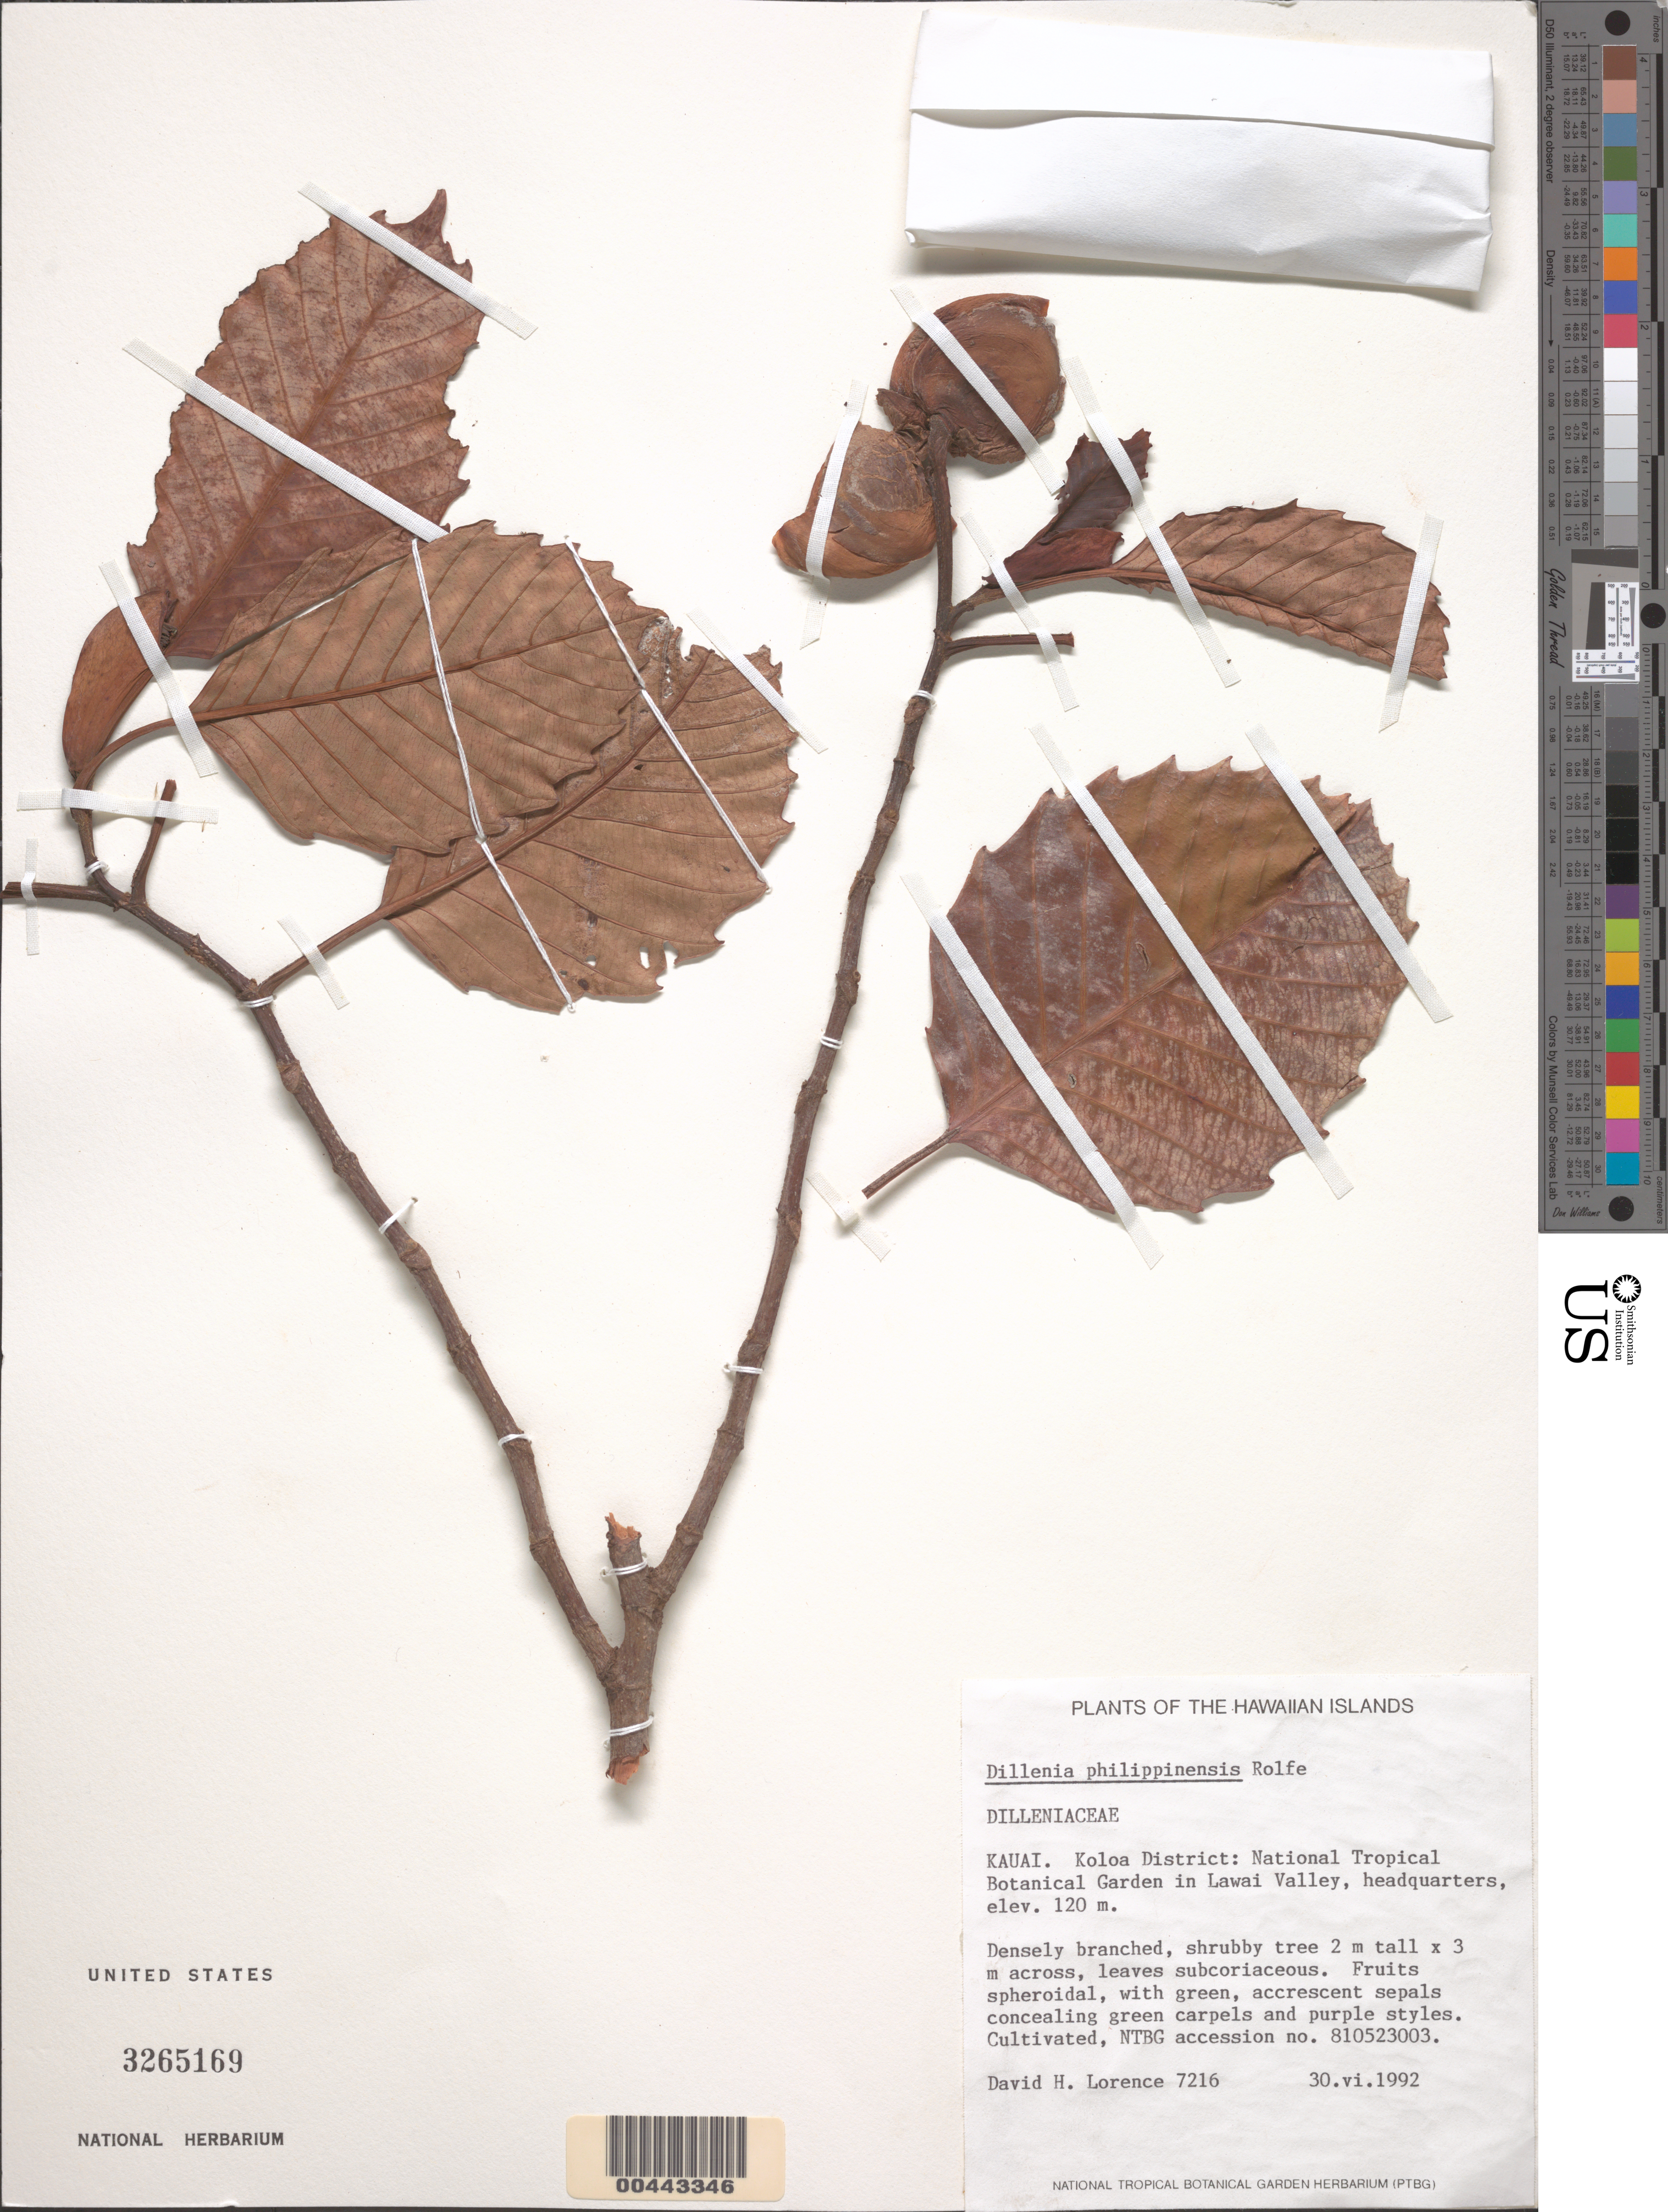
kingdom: Plantae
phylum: Tracheophyta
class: Magnoliopsida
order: Dilleniales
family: Dilleniaceae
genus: Dillenia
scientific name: Dillenia philippinensis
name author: Rolfe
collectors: D. Lorence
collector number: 7216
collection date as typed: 30 Jun 1992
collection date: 1992-06-30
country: United States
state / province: Hawaii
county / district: Kauai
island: Kaua'i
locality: Koloa Dist: National Tropical Botanical Garden in Lawai Valley, headquarters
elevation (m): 120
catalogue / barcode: US 3265169